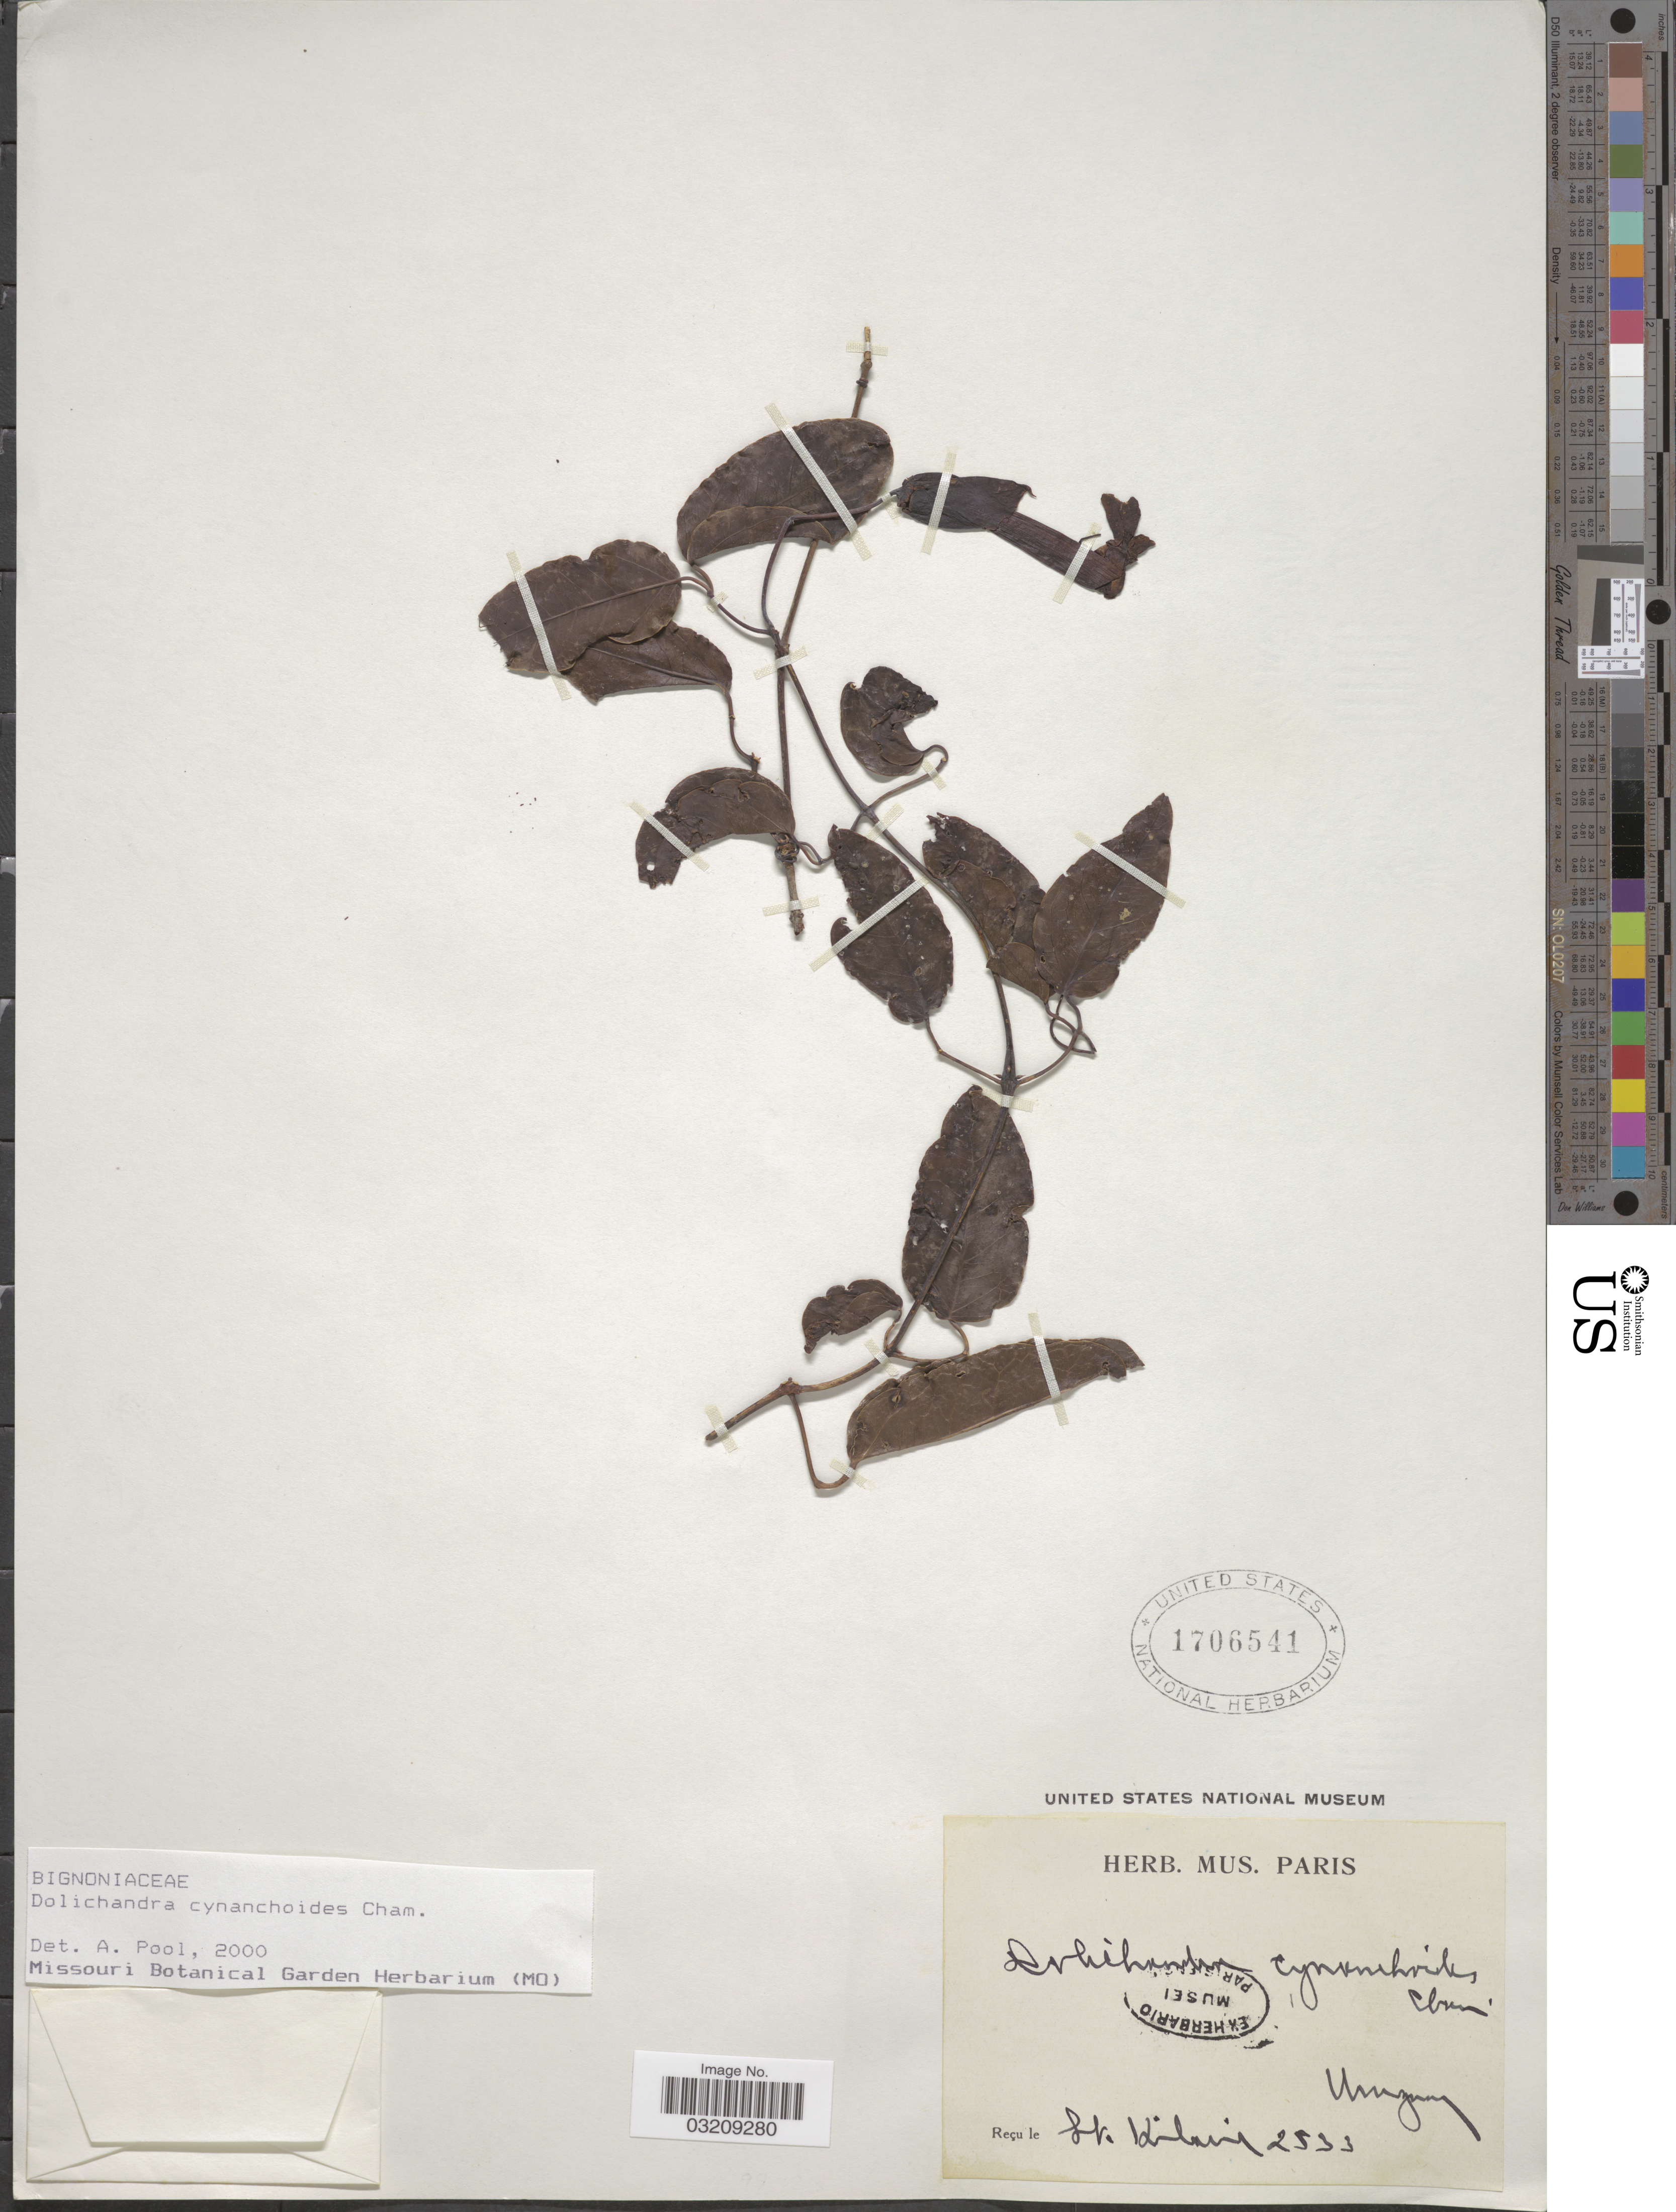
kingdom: Plantae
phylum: Tracheophyta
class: Magnoliopsida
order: Lamiales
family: Bignoniaceae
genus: Dolichandra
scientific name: Dolichandra cynanchoides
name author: Cham.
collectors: -- St. Hilaire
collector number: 2533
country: Uruguay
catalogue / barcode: US 1706541